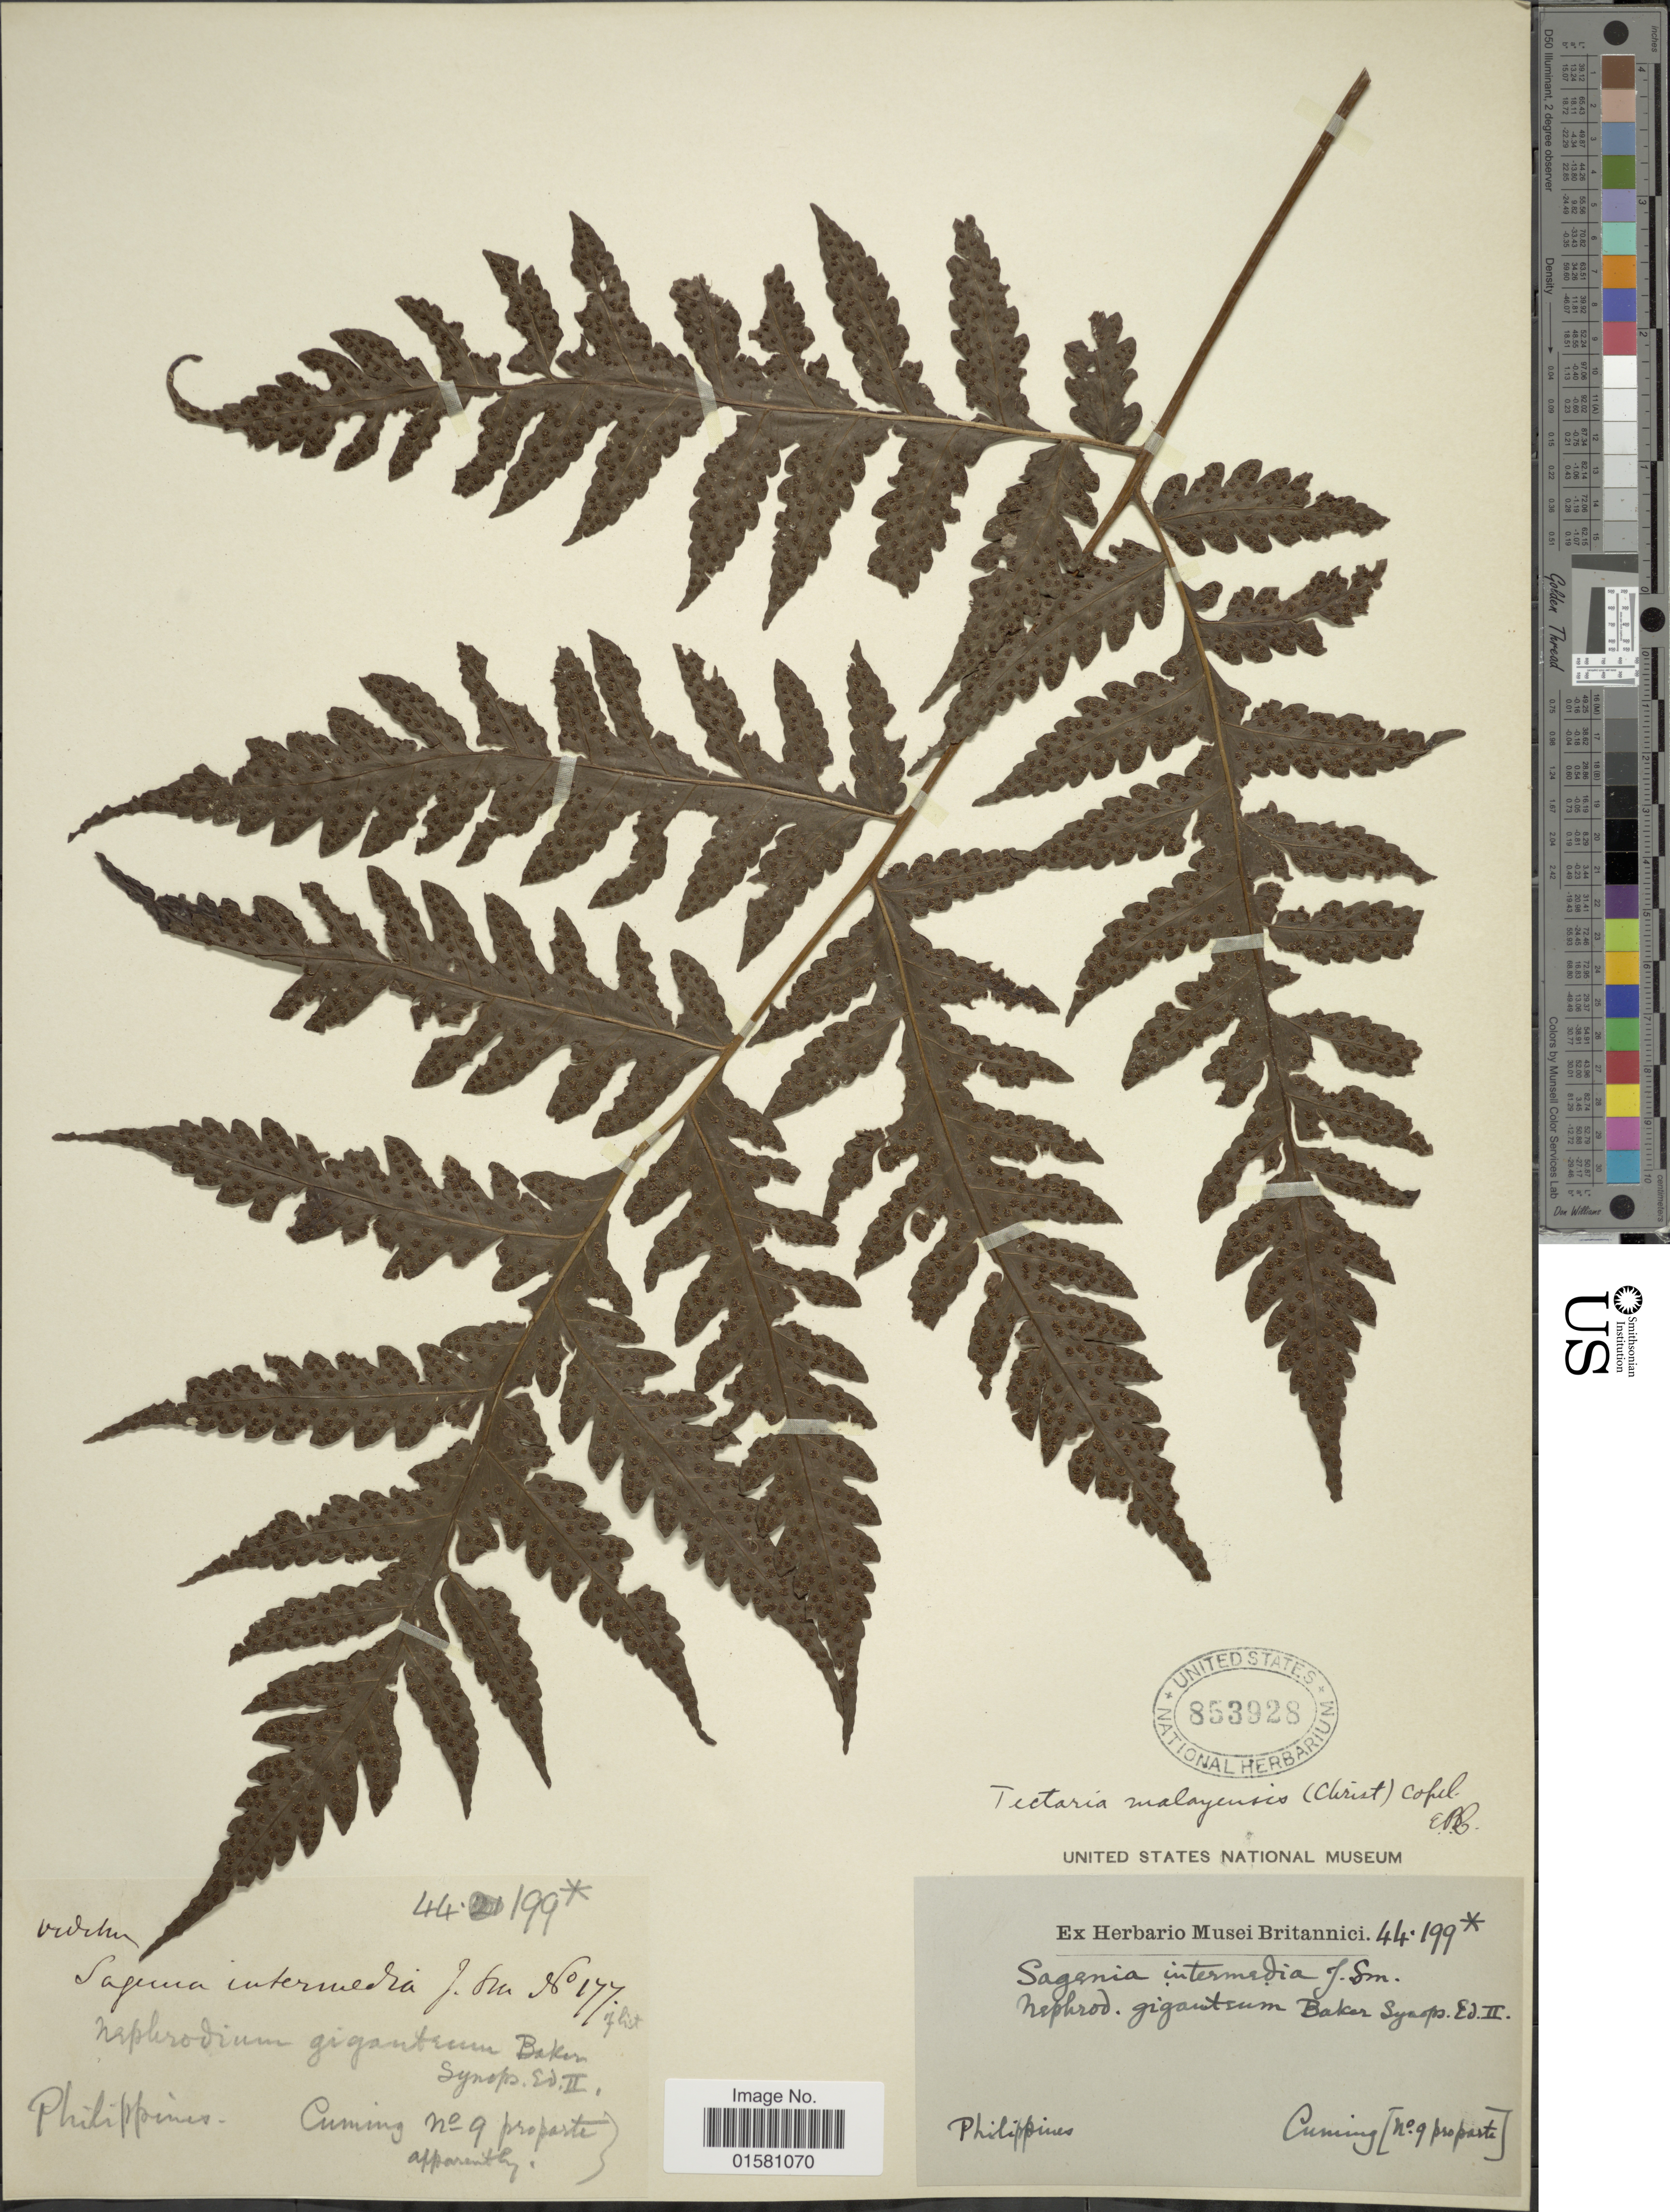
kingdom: Plantae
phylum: Tracheophyta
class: Polypodiopsida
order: Polypodiales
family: Tectariaceae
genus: Tectaria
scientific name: Tectaria griffithii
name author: (Baker) C. Chr.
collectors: -. Cuming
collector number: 177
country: Philippines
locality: Laguna intemedia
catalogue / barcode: US 853928